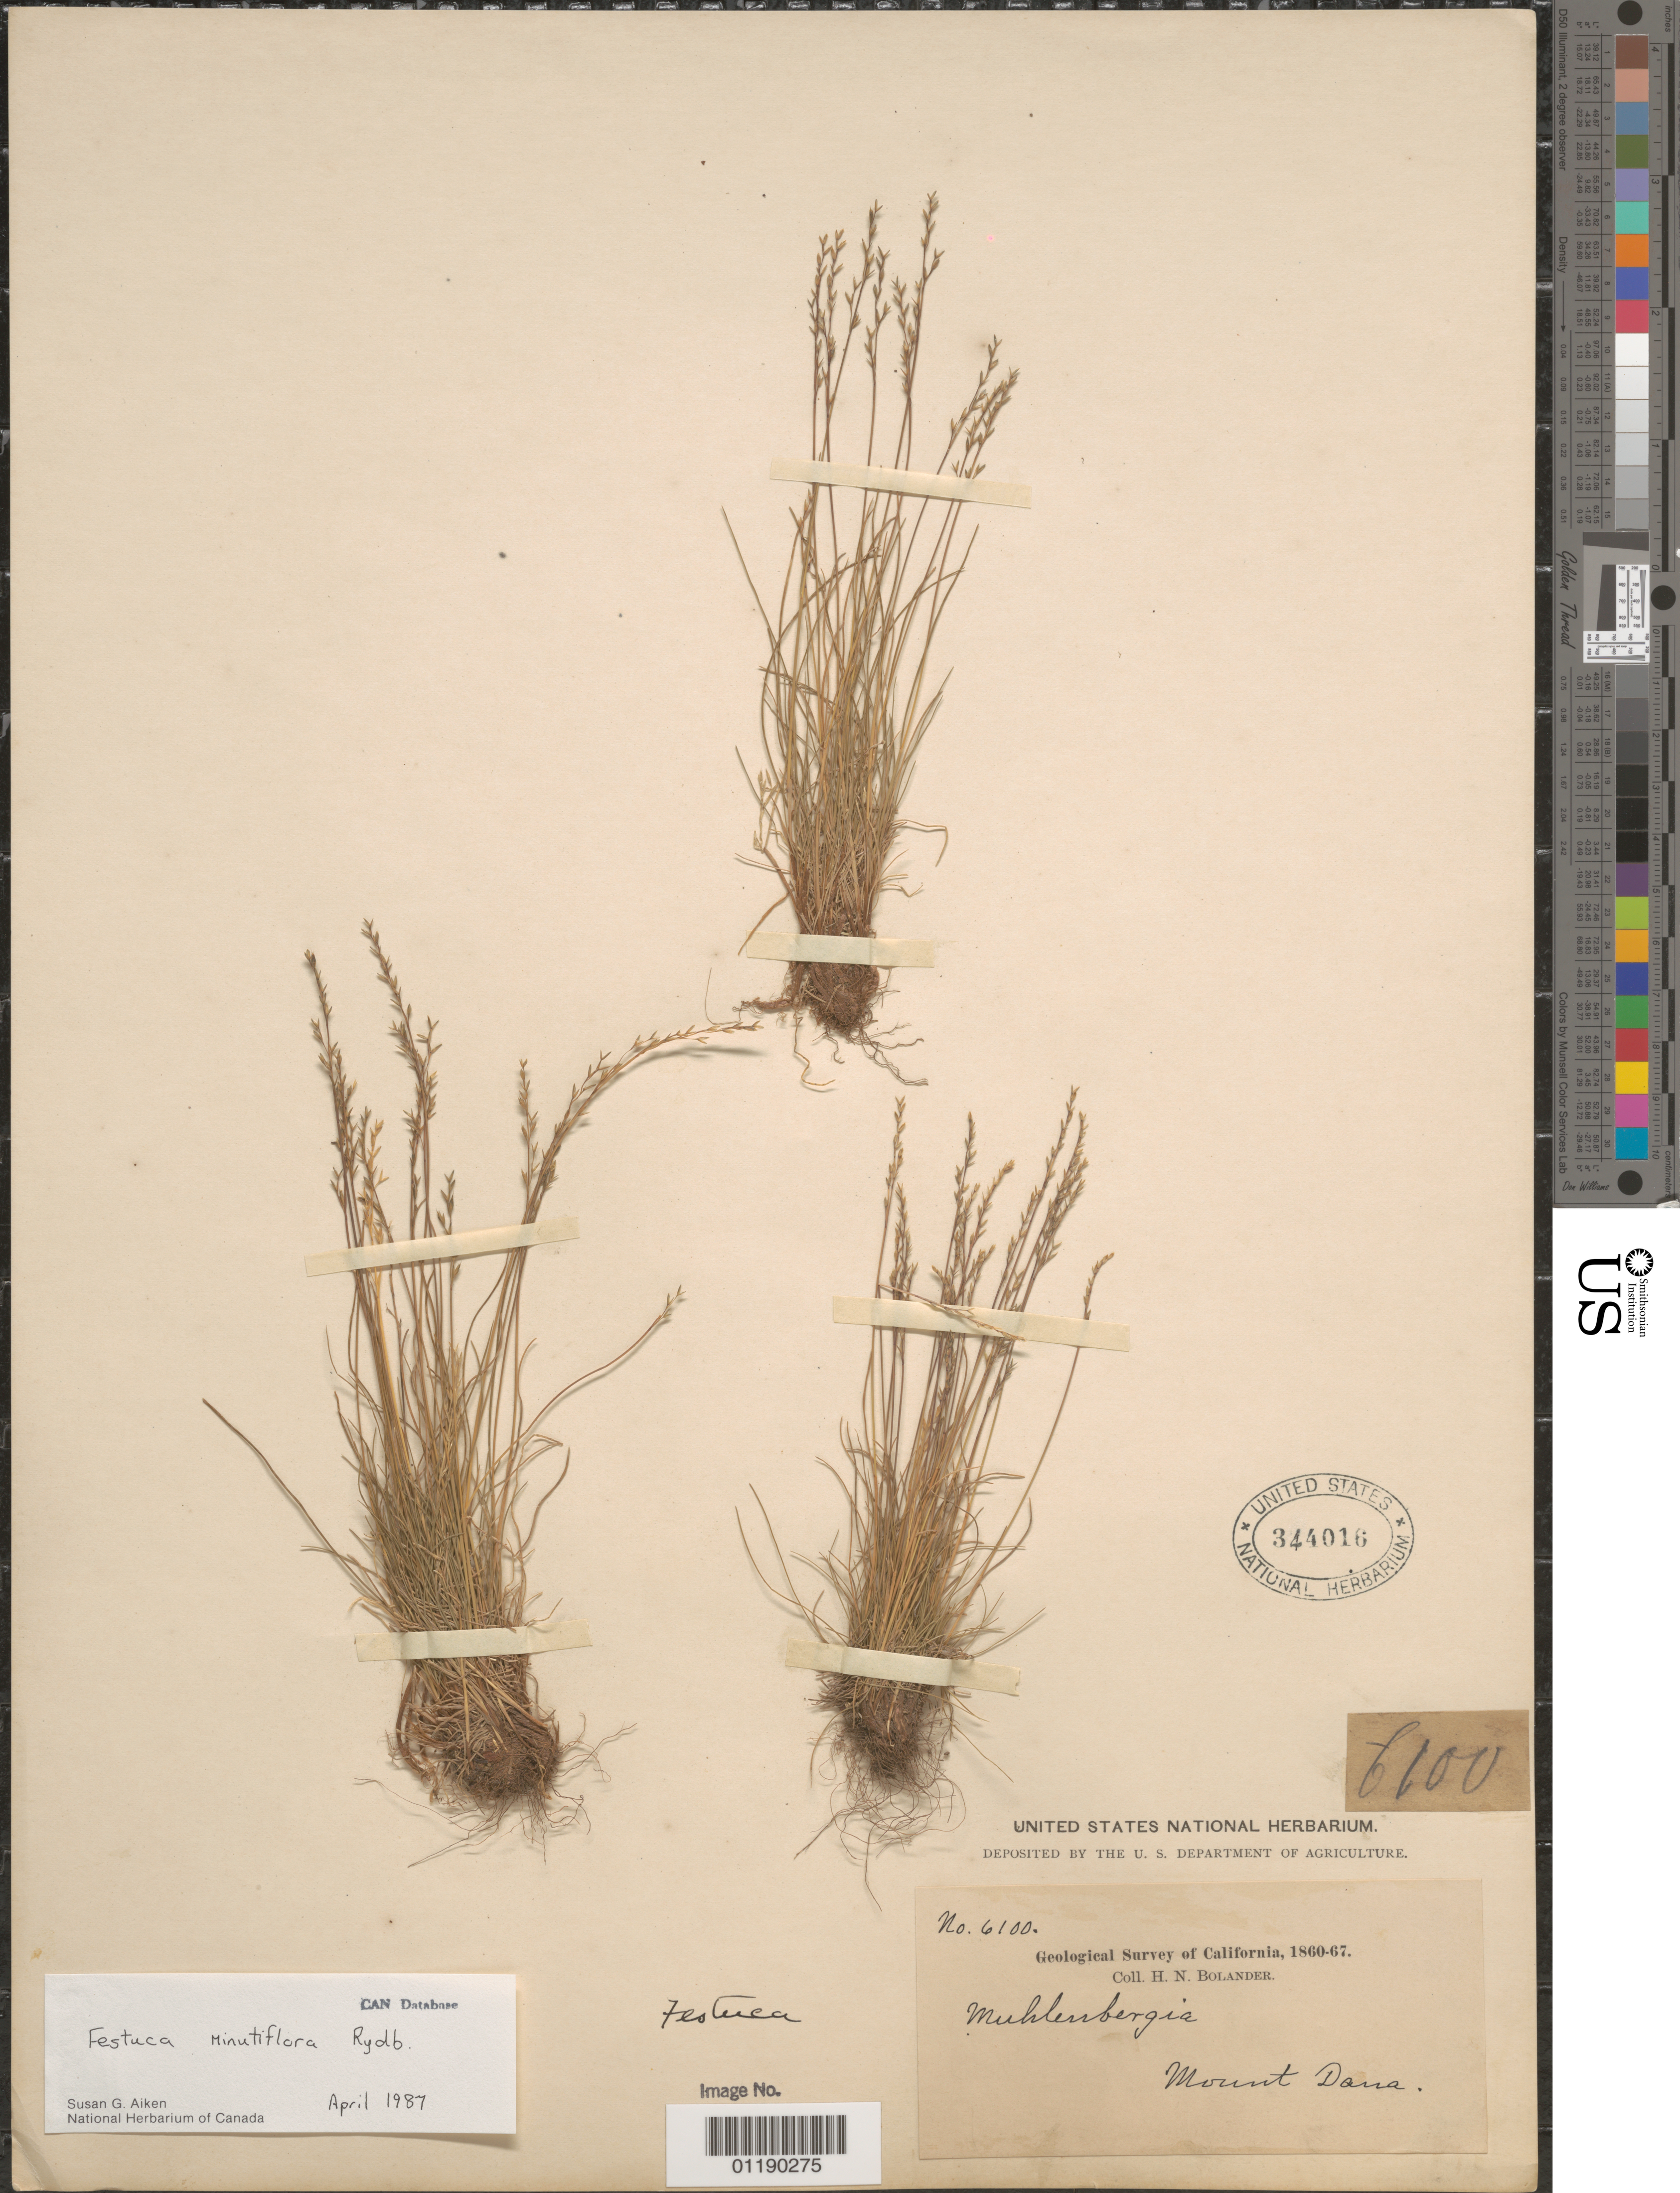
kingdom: Plantae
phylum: Tracheophyta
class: Liliopsida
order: Poales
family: Poaceae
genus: Festuca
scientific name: Festuca minutiflora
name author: Rydb.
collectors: H. Bolander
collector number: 6100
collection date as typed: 1860 to -- -- 1867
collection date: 1860/1867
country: United States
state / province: California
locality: Mount Dana.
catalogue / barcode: US 344016